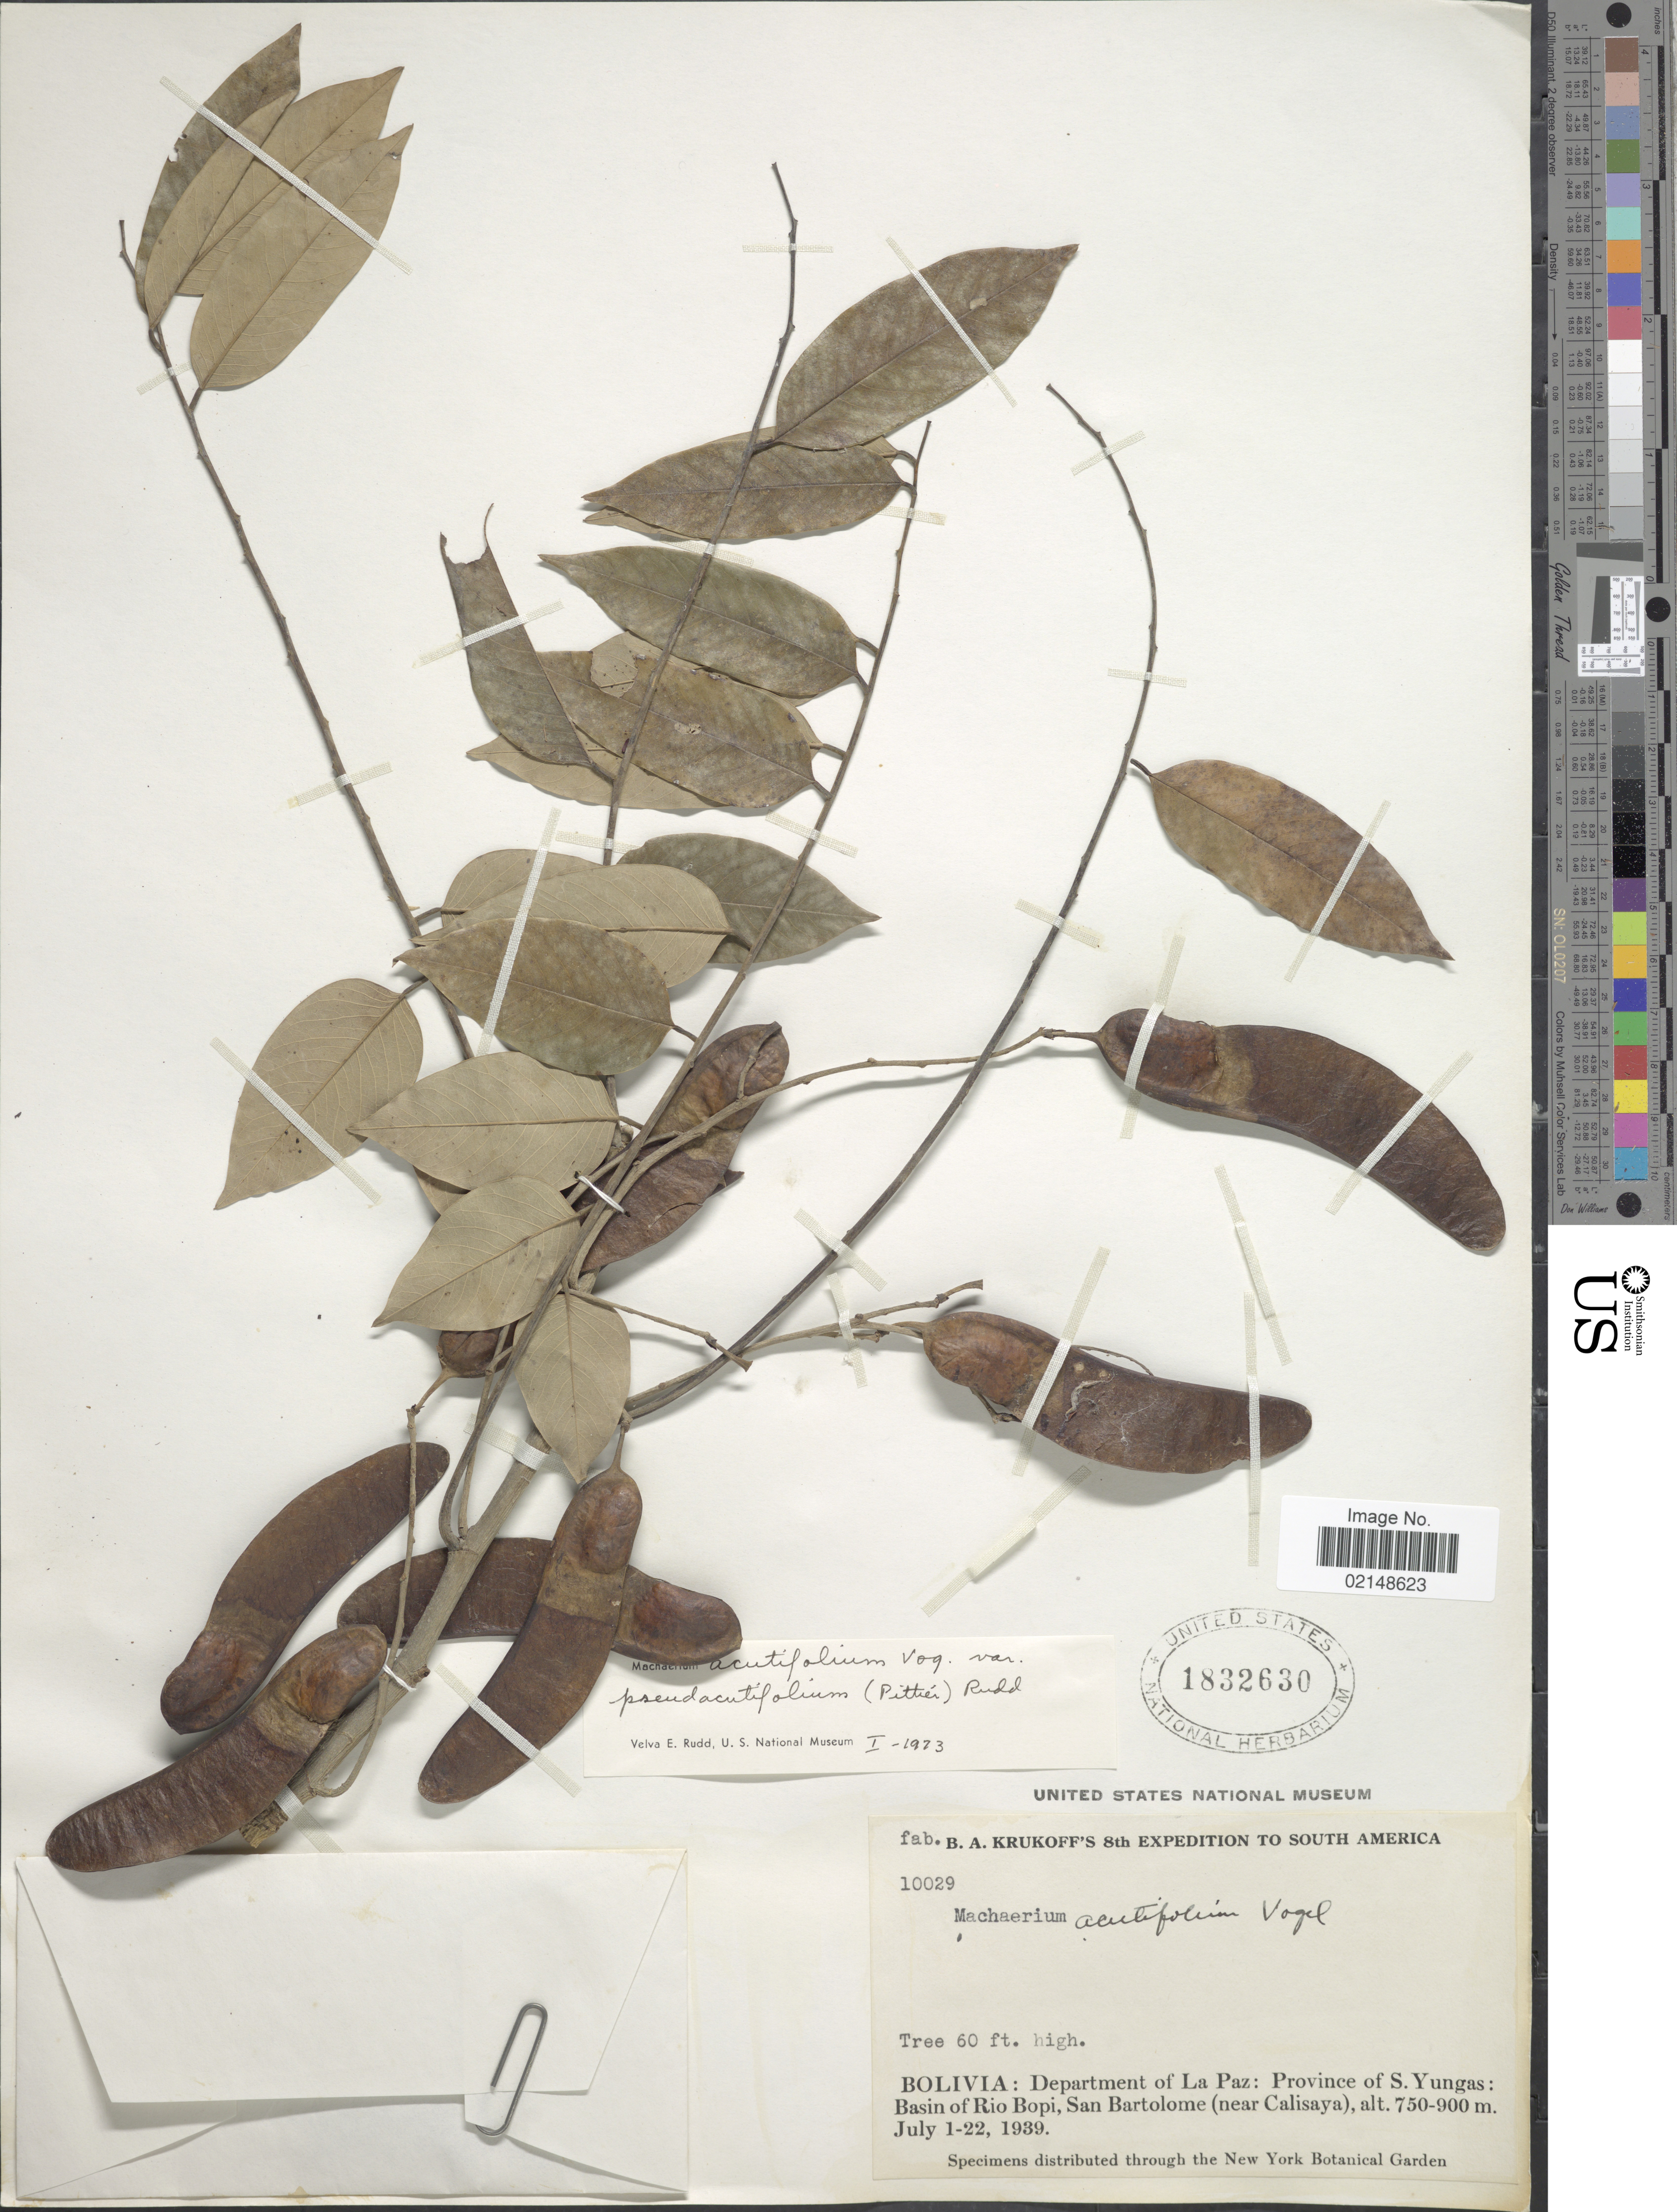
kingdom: Plantae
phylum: Tracheophyta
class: Magnoliopsida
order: Fabales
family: Fabaceae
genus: Machaerium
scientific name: Machaerium acutifolium var. pseudacutifolium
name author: (Pittier) Rudd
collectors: B. A. Krukoff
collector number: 10029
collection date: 1939-07-01/1939-07-22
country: Bolivia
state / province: La Paz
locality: Bolivia: Department of La Paz: Province of S. Yungas: Basin of Bopi, San Bartolome ( near Calisaya).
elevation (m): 750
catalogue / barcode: US 1832630